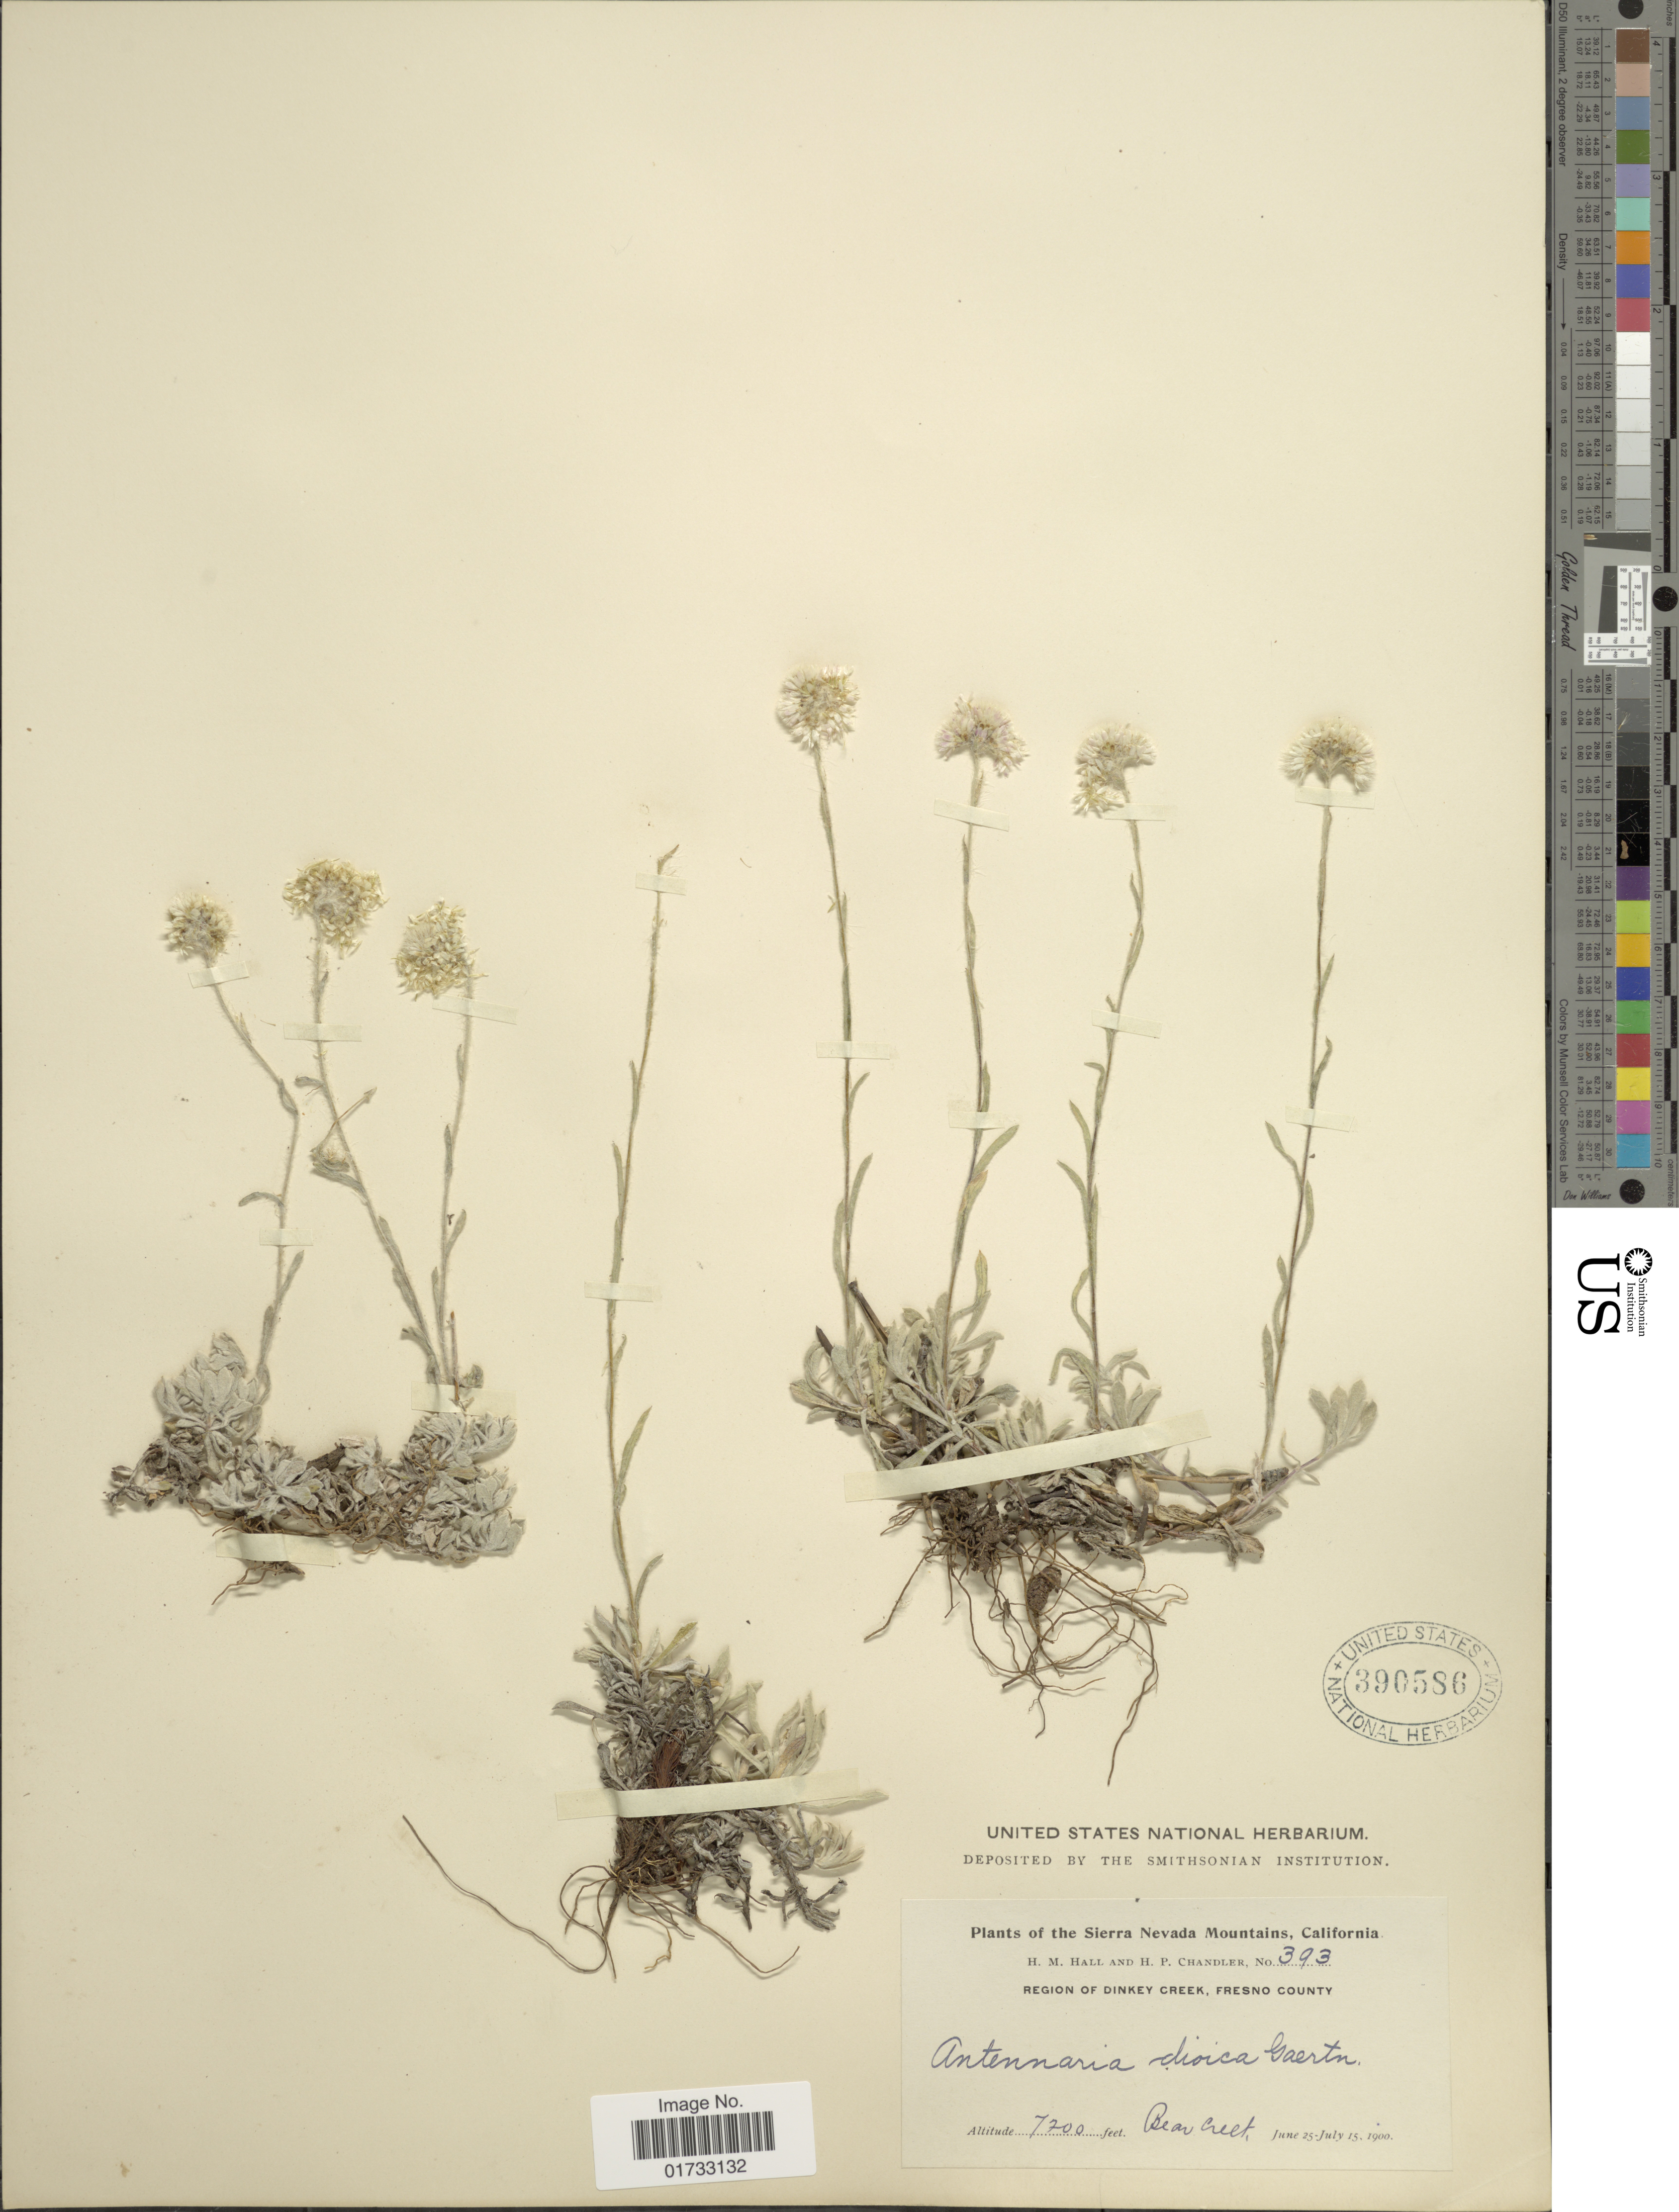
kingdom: Plantae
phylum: Tracheophyta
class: Magnoliopsida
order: Asterales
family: Asteraceae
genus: Antennaria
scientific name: Antennaria rosea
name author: Greene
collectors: H. M. Hall & H. Chandler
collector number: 393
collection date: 1900-06-25/1900-07-15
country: United States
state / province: California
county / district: Fresno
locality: Sierra Nevada Mountains, Region of Dinkey Creek, Fresno County, Bear Creek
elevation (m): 2195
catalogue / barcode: US 390586